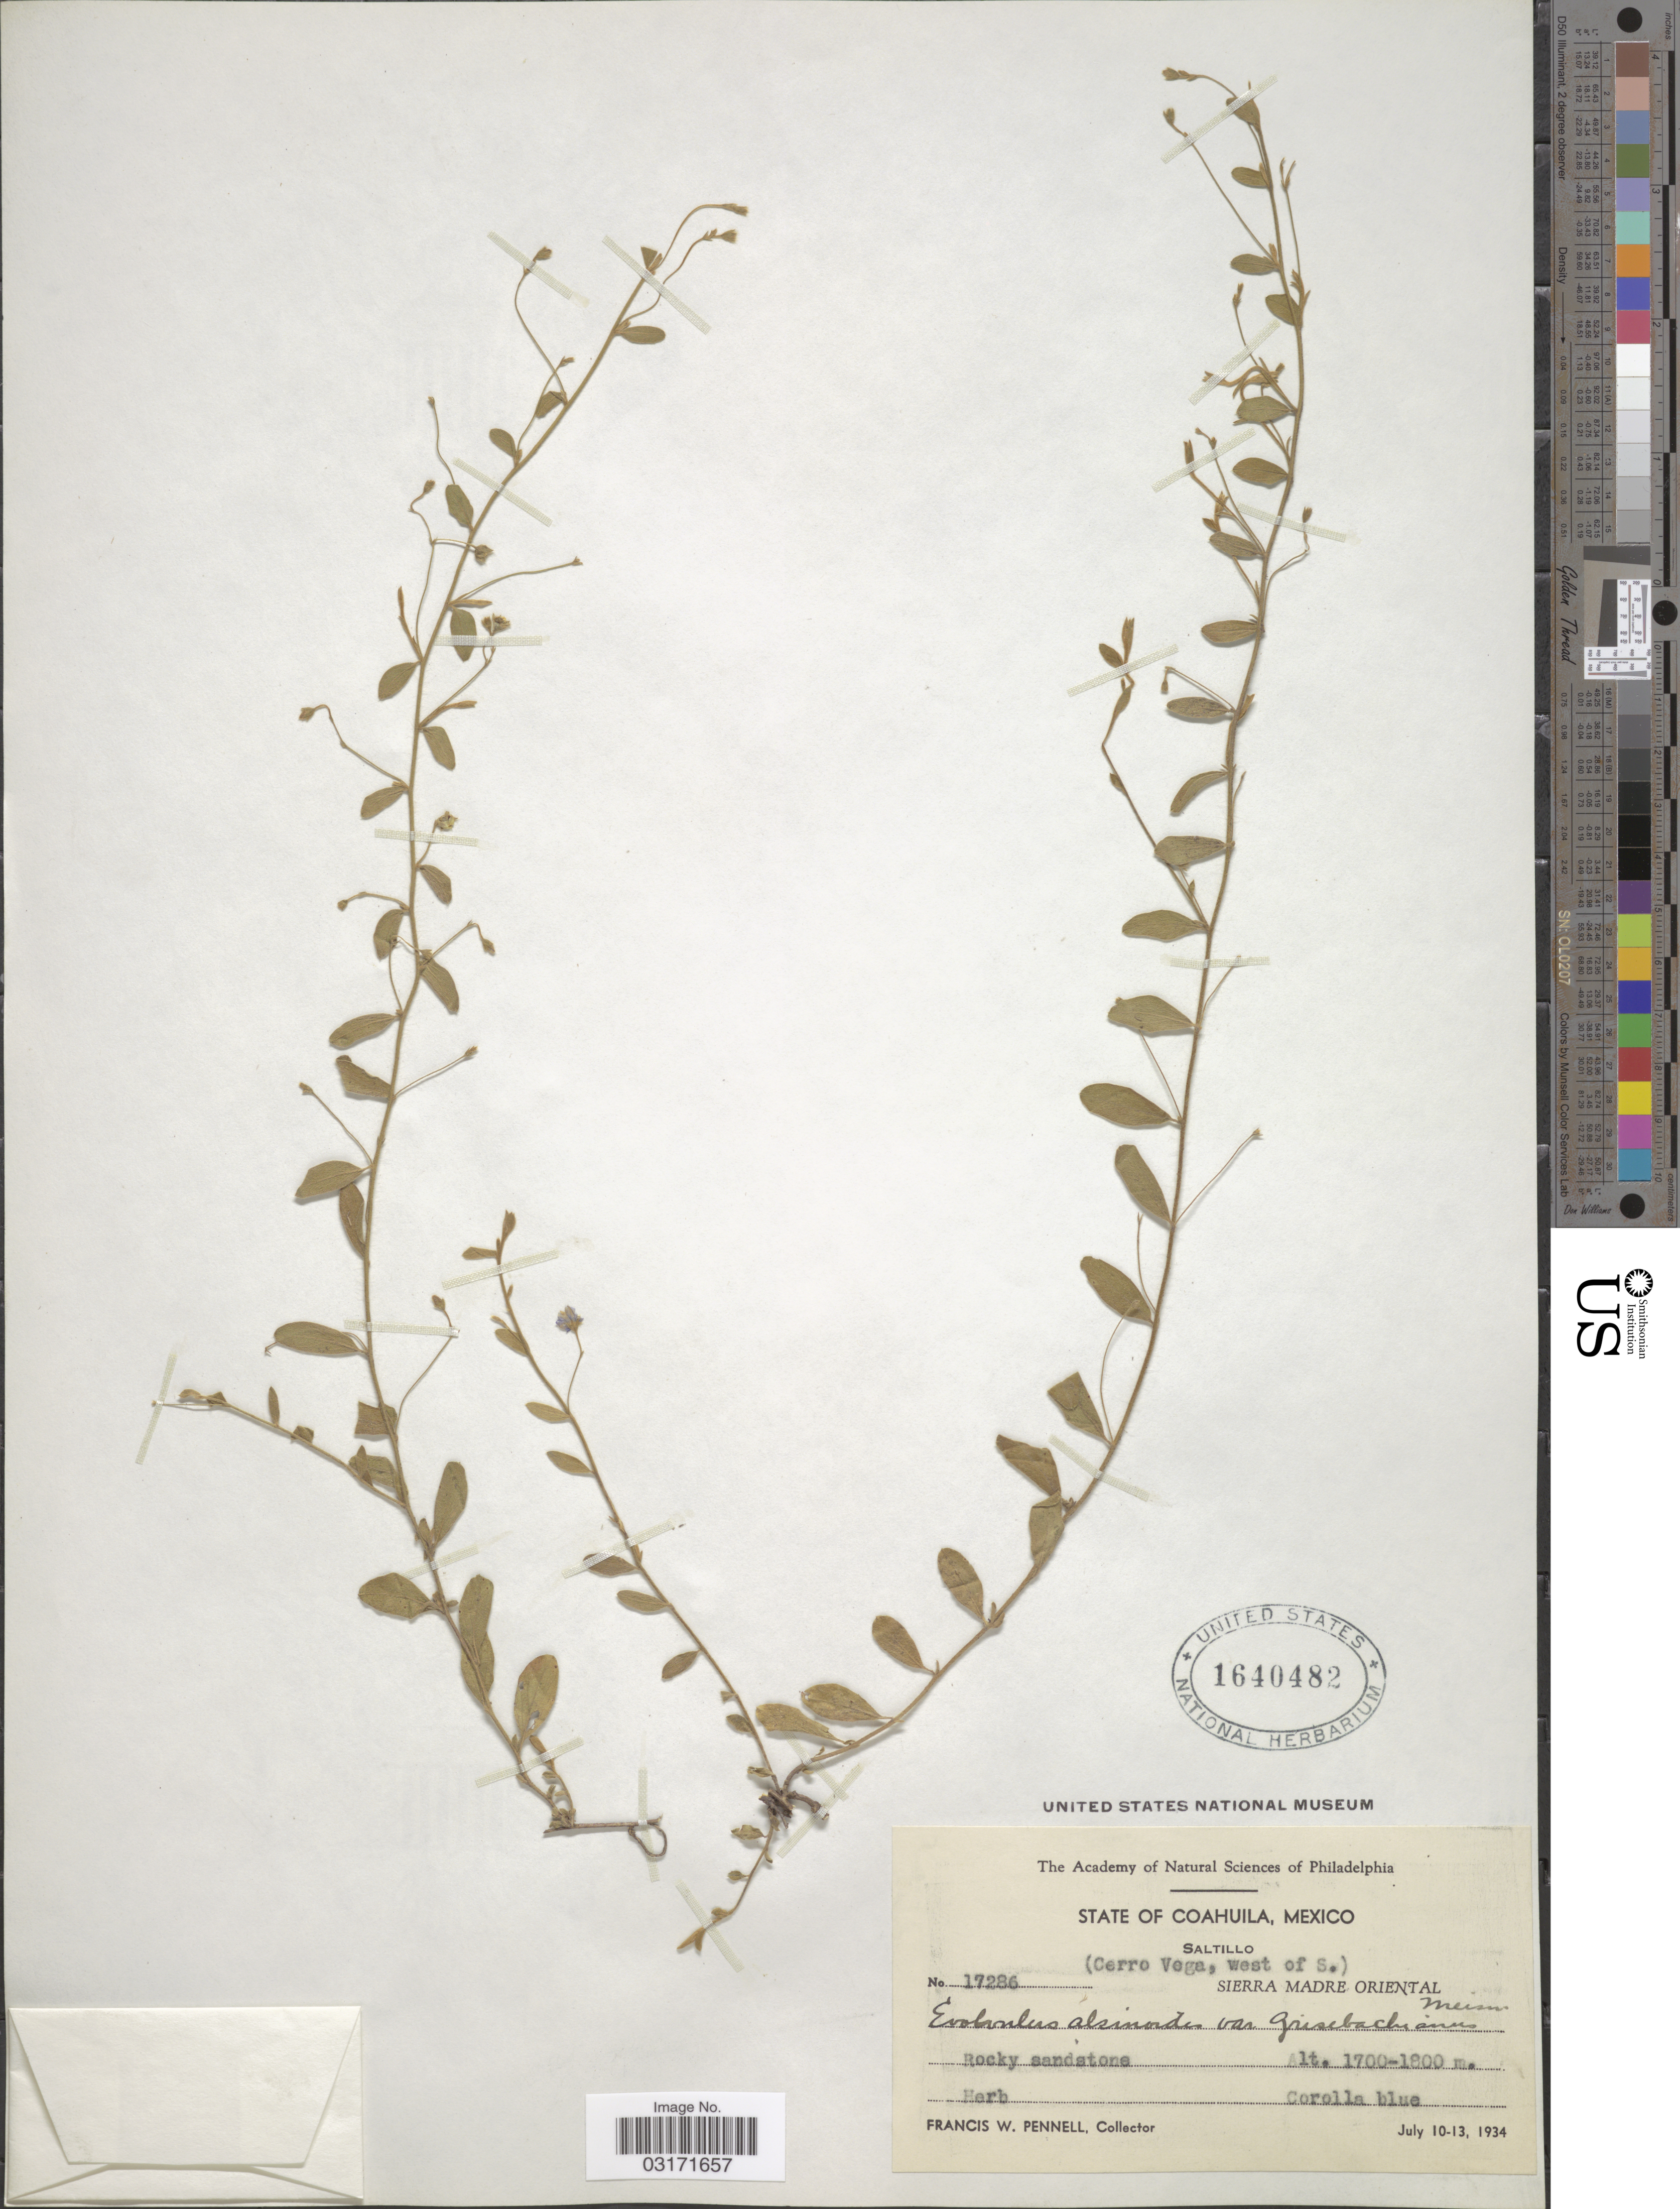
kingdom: Plantae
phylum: Tracheophyta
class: Magnoliopsida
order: Solanales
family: Convolvulaceae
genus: Evolvulus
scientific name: Evolvulus alsinoides var. grisebachianus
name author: Meisn.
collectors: F. W. Pennell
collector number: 17286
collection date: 1934-07-10/1934-07-13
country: Mexico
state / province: Coahuila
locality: Saltillo (Cerro Vega, west of S.), Sierra Madre Oriental.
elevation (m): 1700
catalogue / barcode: US 1640482